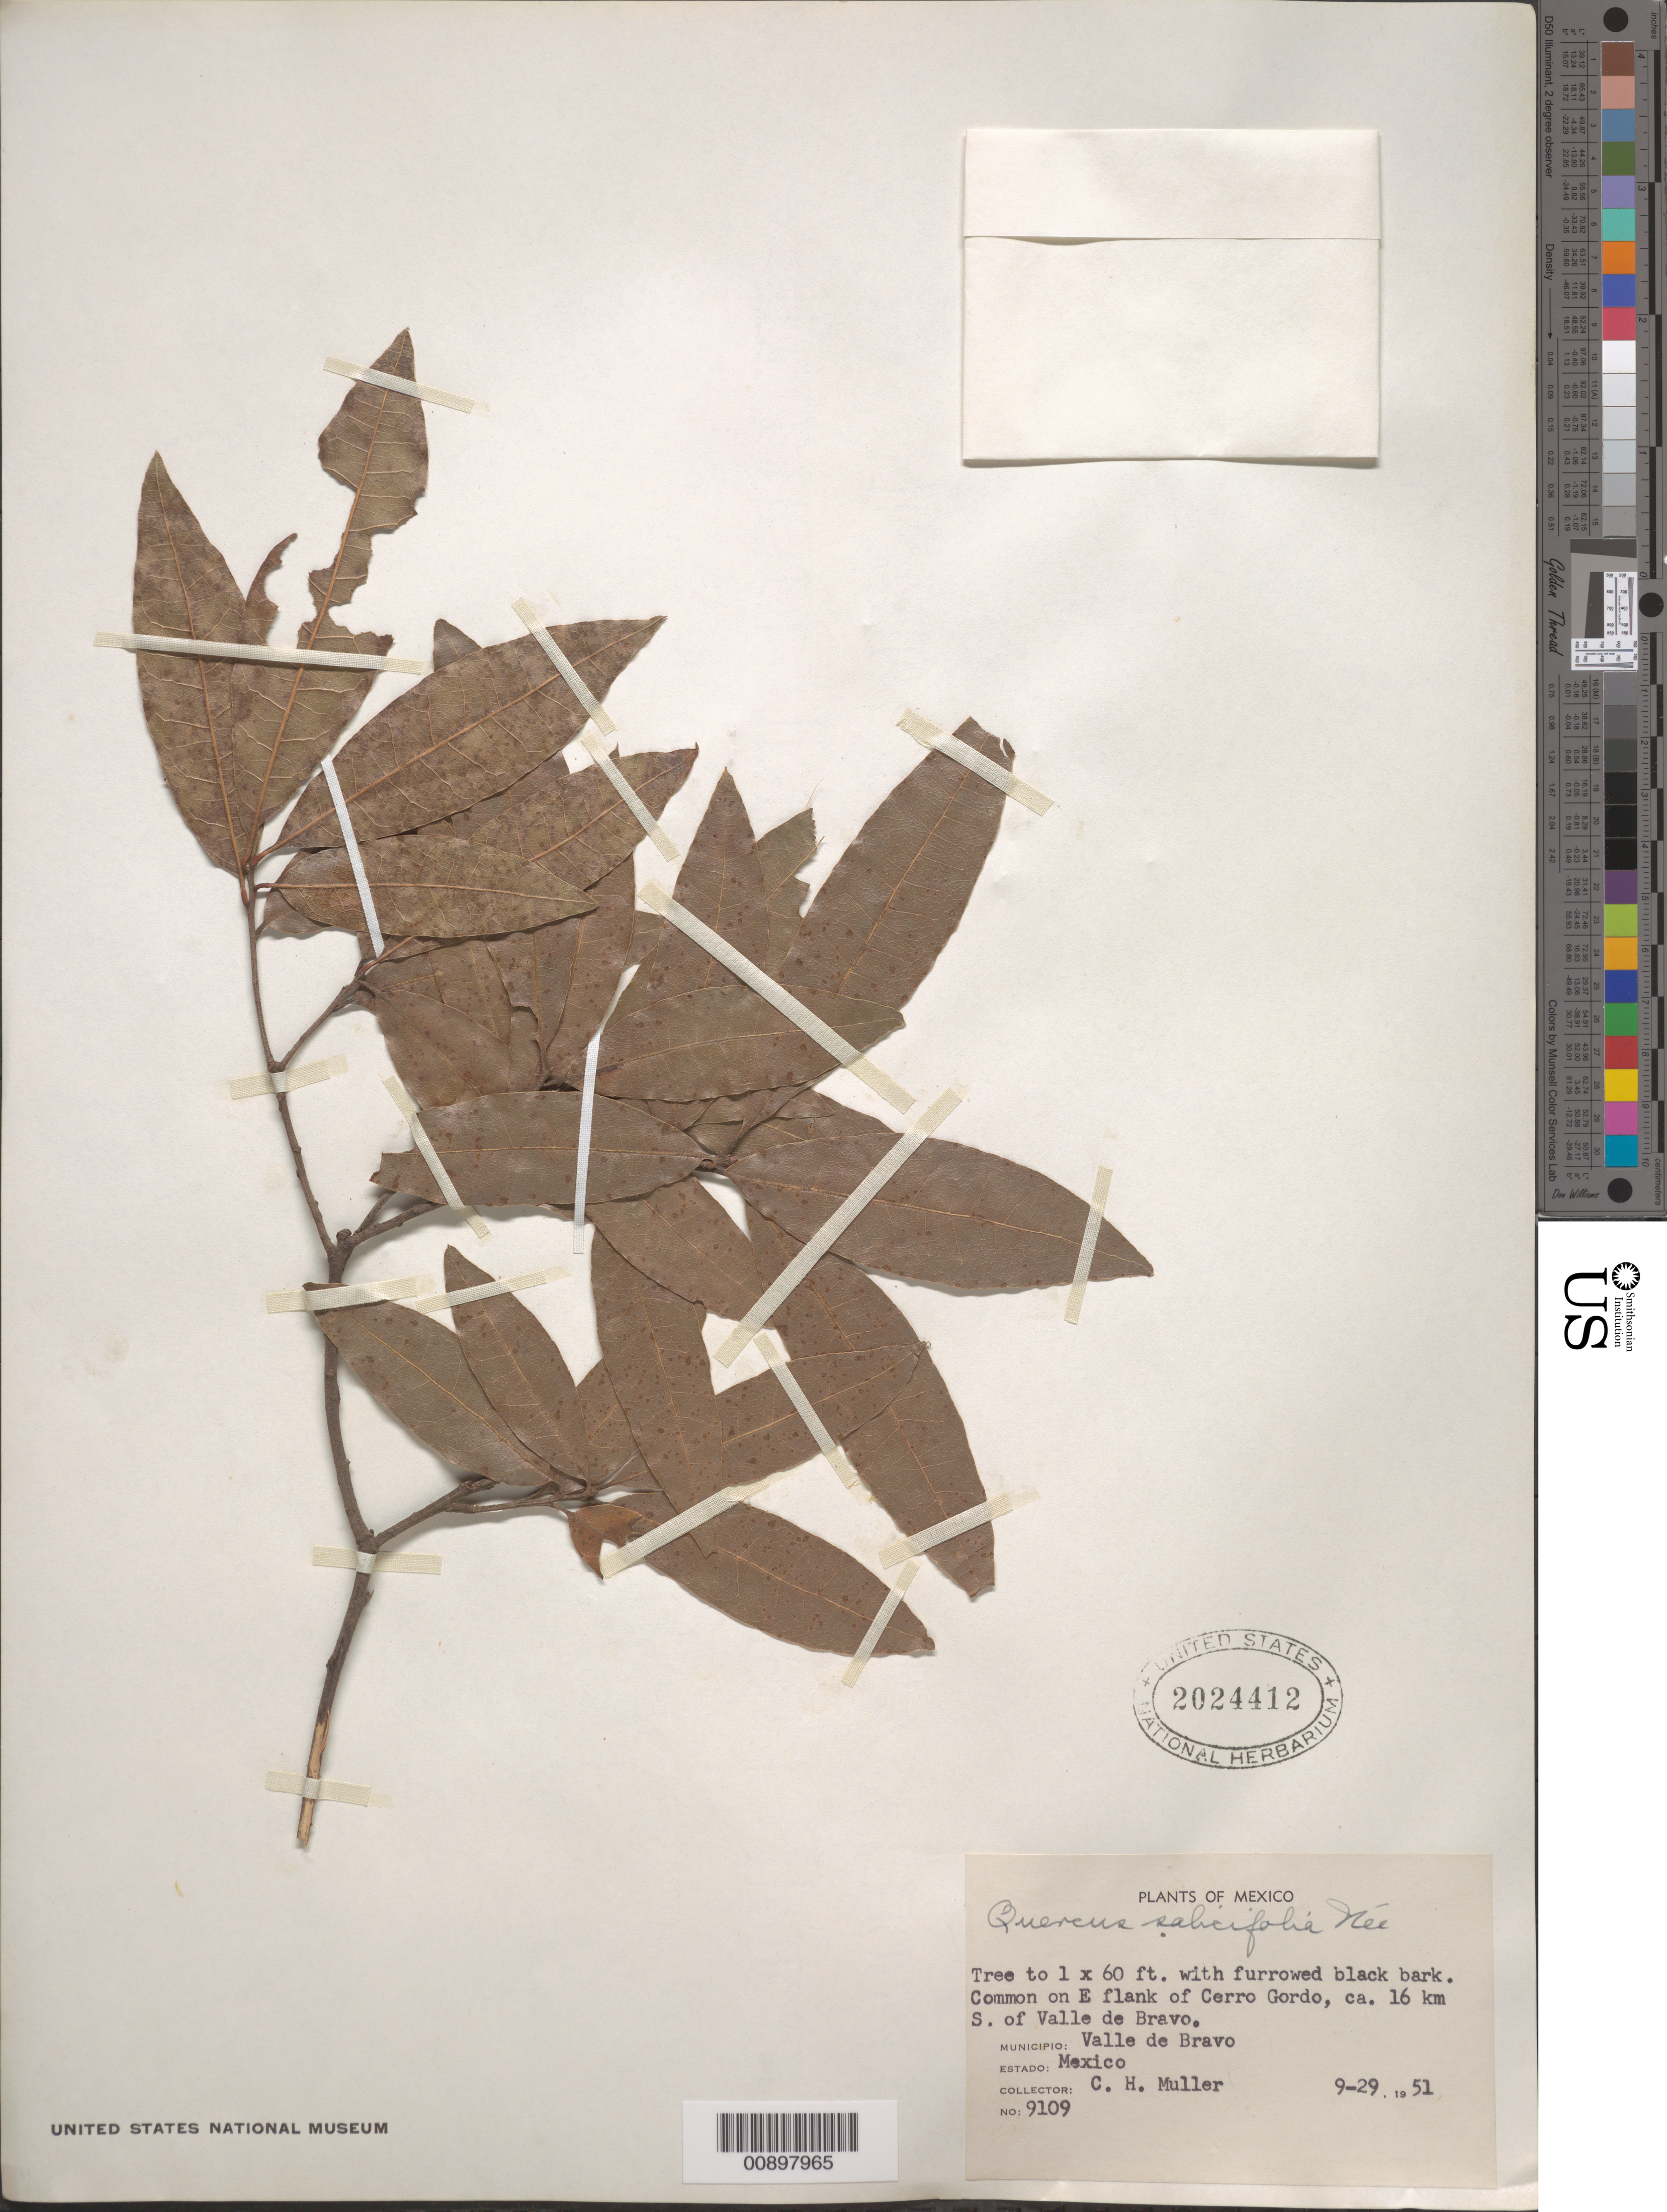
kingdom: Plantae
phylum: Tracheophyta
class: Magnoliopsida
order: Fagales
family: Fagaceae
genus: Quercus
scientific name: Quercus salicifolia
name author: Née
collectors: C. H. Muller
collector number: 9109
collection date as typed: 29 Sep 1951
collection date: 1951-09-29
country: Mexico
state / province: México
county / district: Valle de Bravo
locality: E flank of Cerro Gordo, ca. 16 km S of Valle de Bravo. Municipio Valle de Bravo, Estado de México.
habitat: Common on E flank of Cerro.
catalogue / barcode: US 2024412